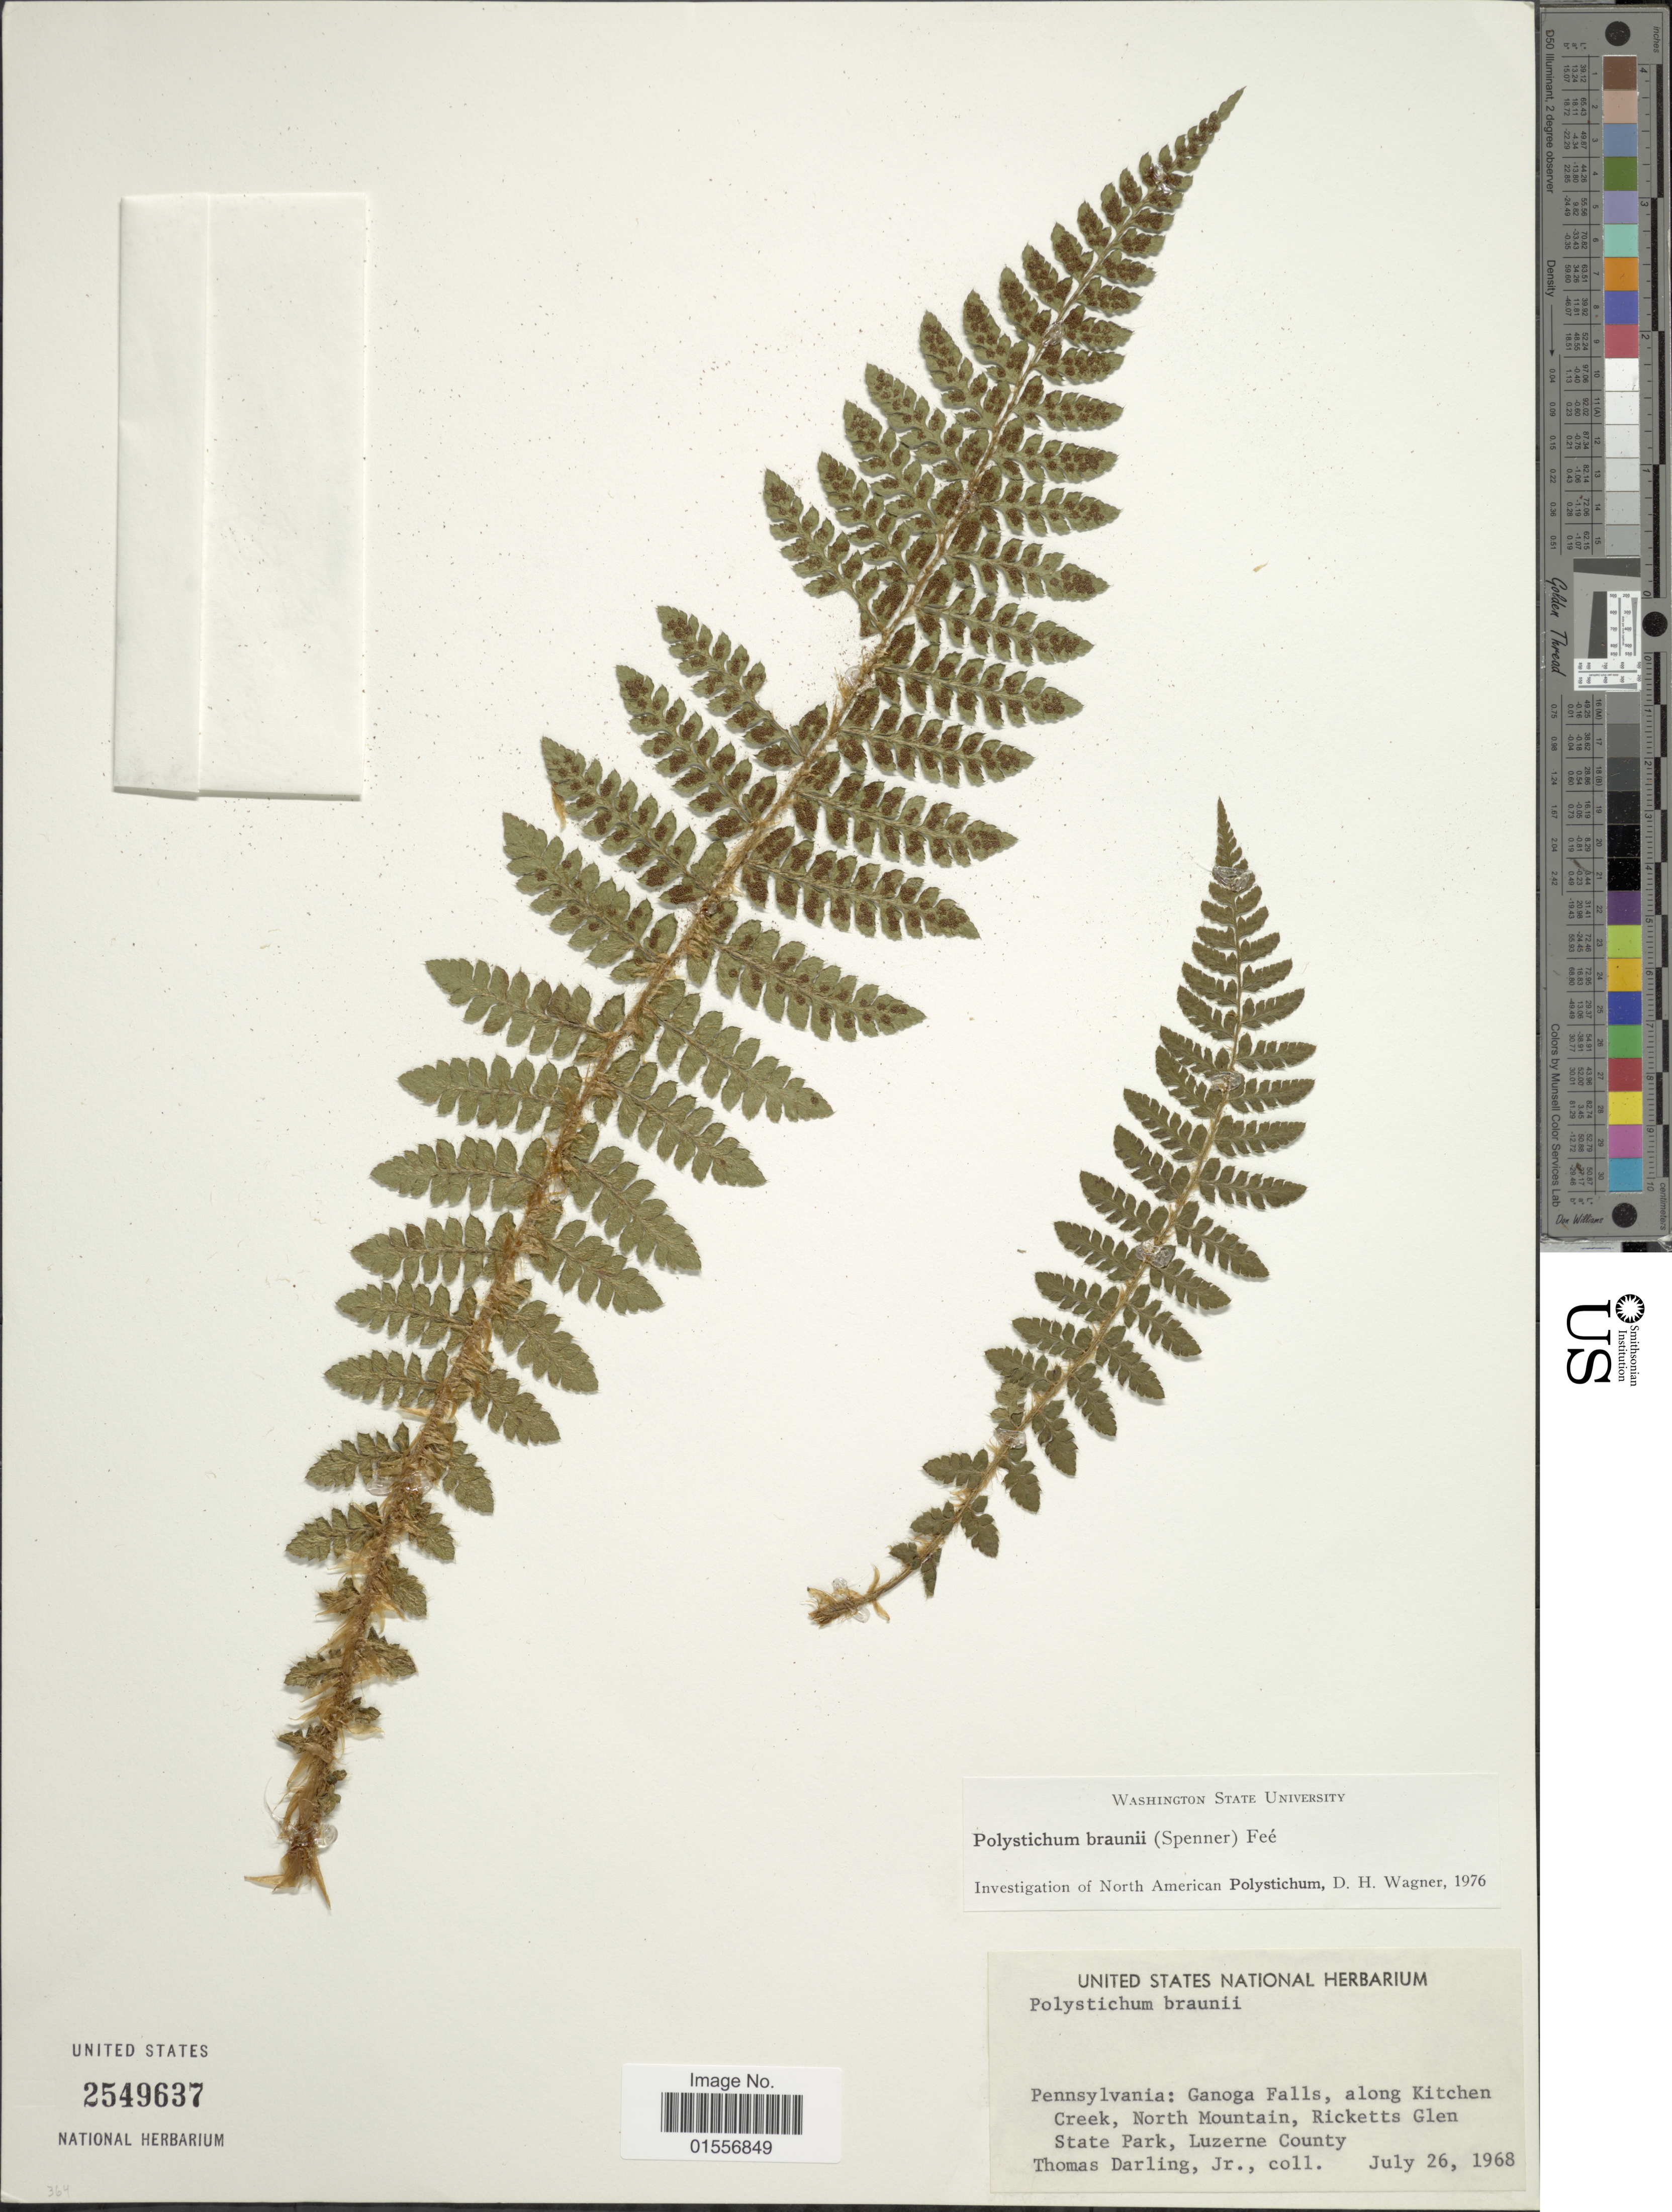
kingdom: Plantae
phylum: Tracheophyta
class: Polypodiopsida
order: Polypodiales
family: Dryopteridaceae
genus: Polystichum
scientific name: Polystichum braunii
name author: (Spenn.) Fée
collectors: T. Darling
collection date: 1968-07-26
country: United States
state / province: Pennsylvania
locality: Ganoga Falls, along Kitchen Creek, North Mountain, Ricketts Glen State Park, Luzerne County.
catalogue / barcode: US 2549637